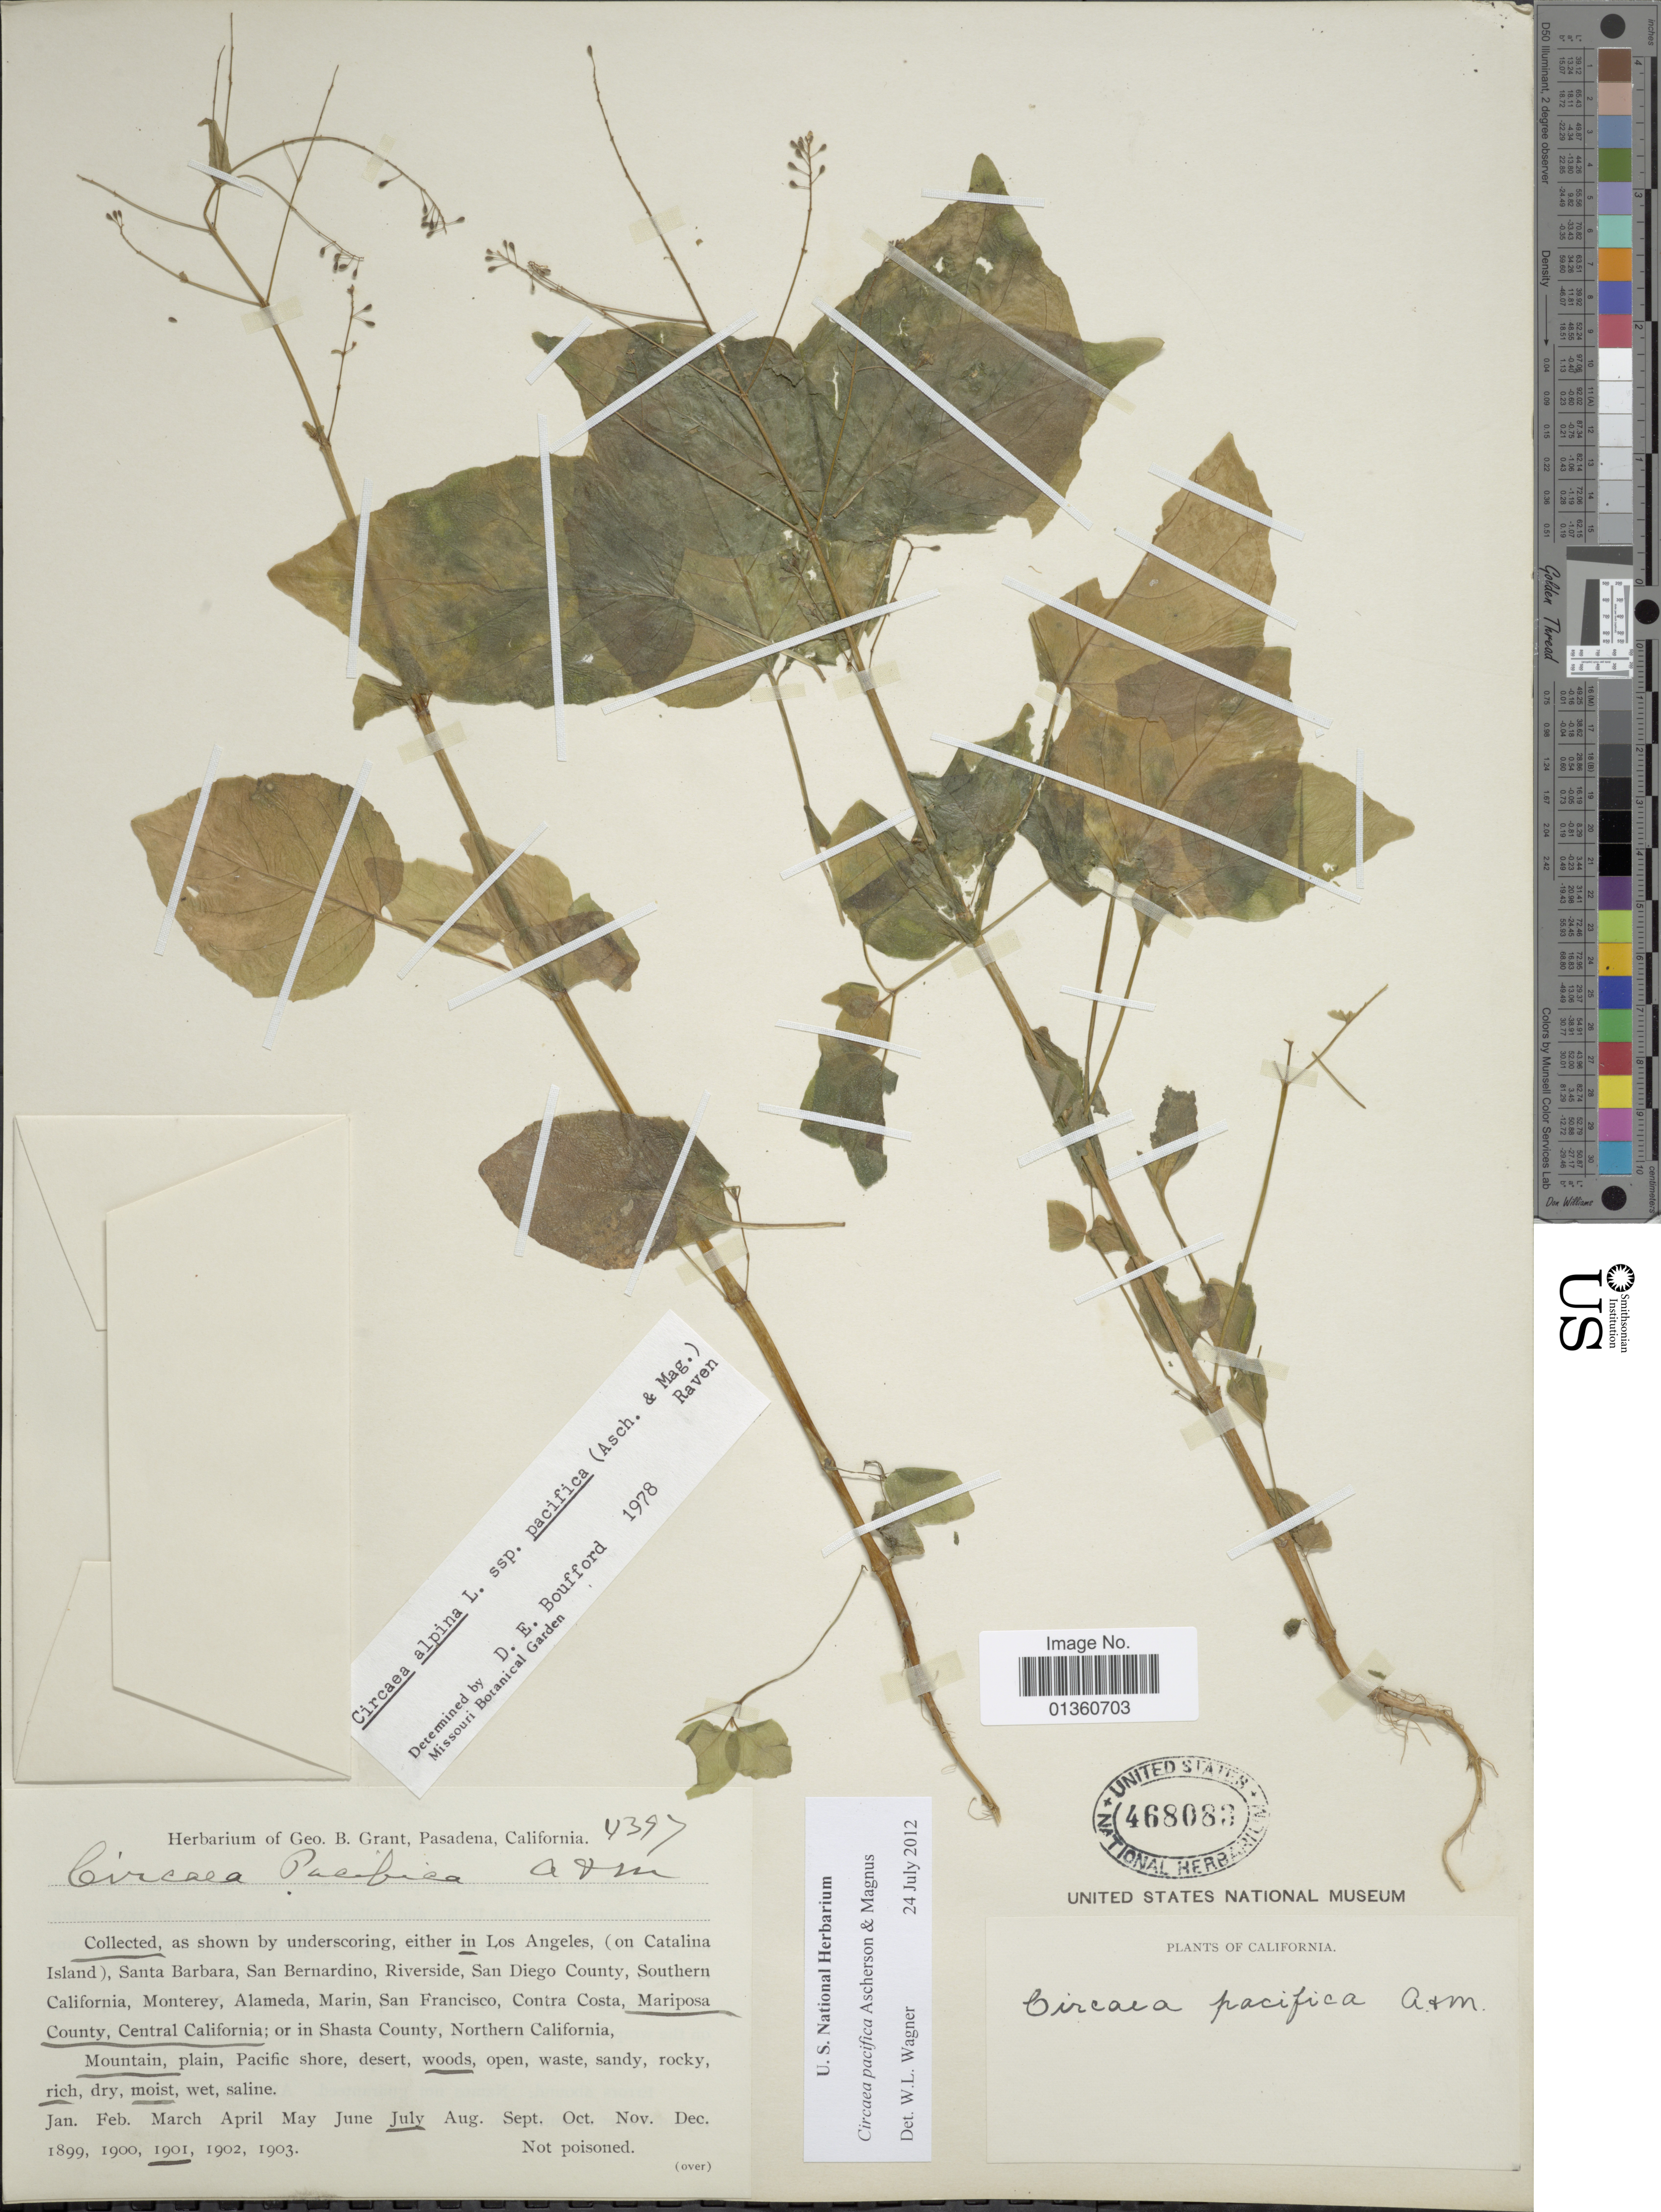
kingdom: Plantae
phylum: Tracheophyta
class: Magnoliopsida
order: Myrtales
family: Onagraceae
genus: Circaea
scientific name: Circaea pacifica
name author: Asch. & Magnus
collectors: G. Grant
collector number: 4397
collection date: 1901-07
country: United States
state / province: California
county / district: Mariposa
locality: Mariposa County, Central California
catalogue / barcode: US 468083